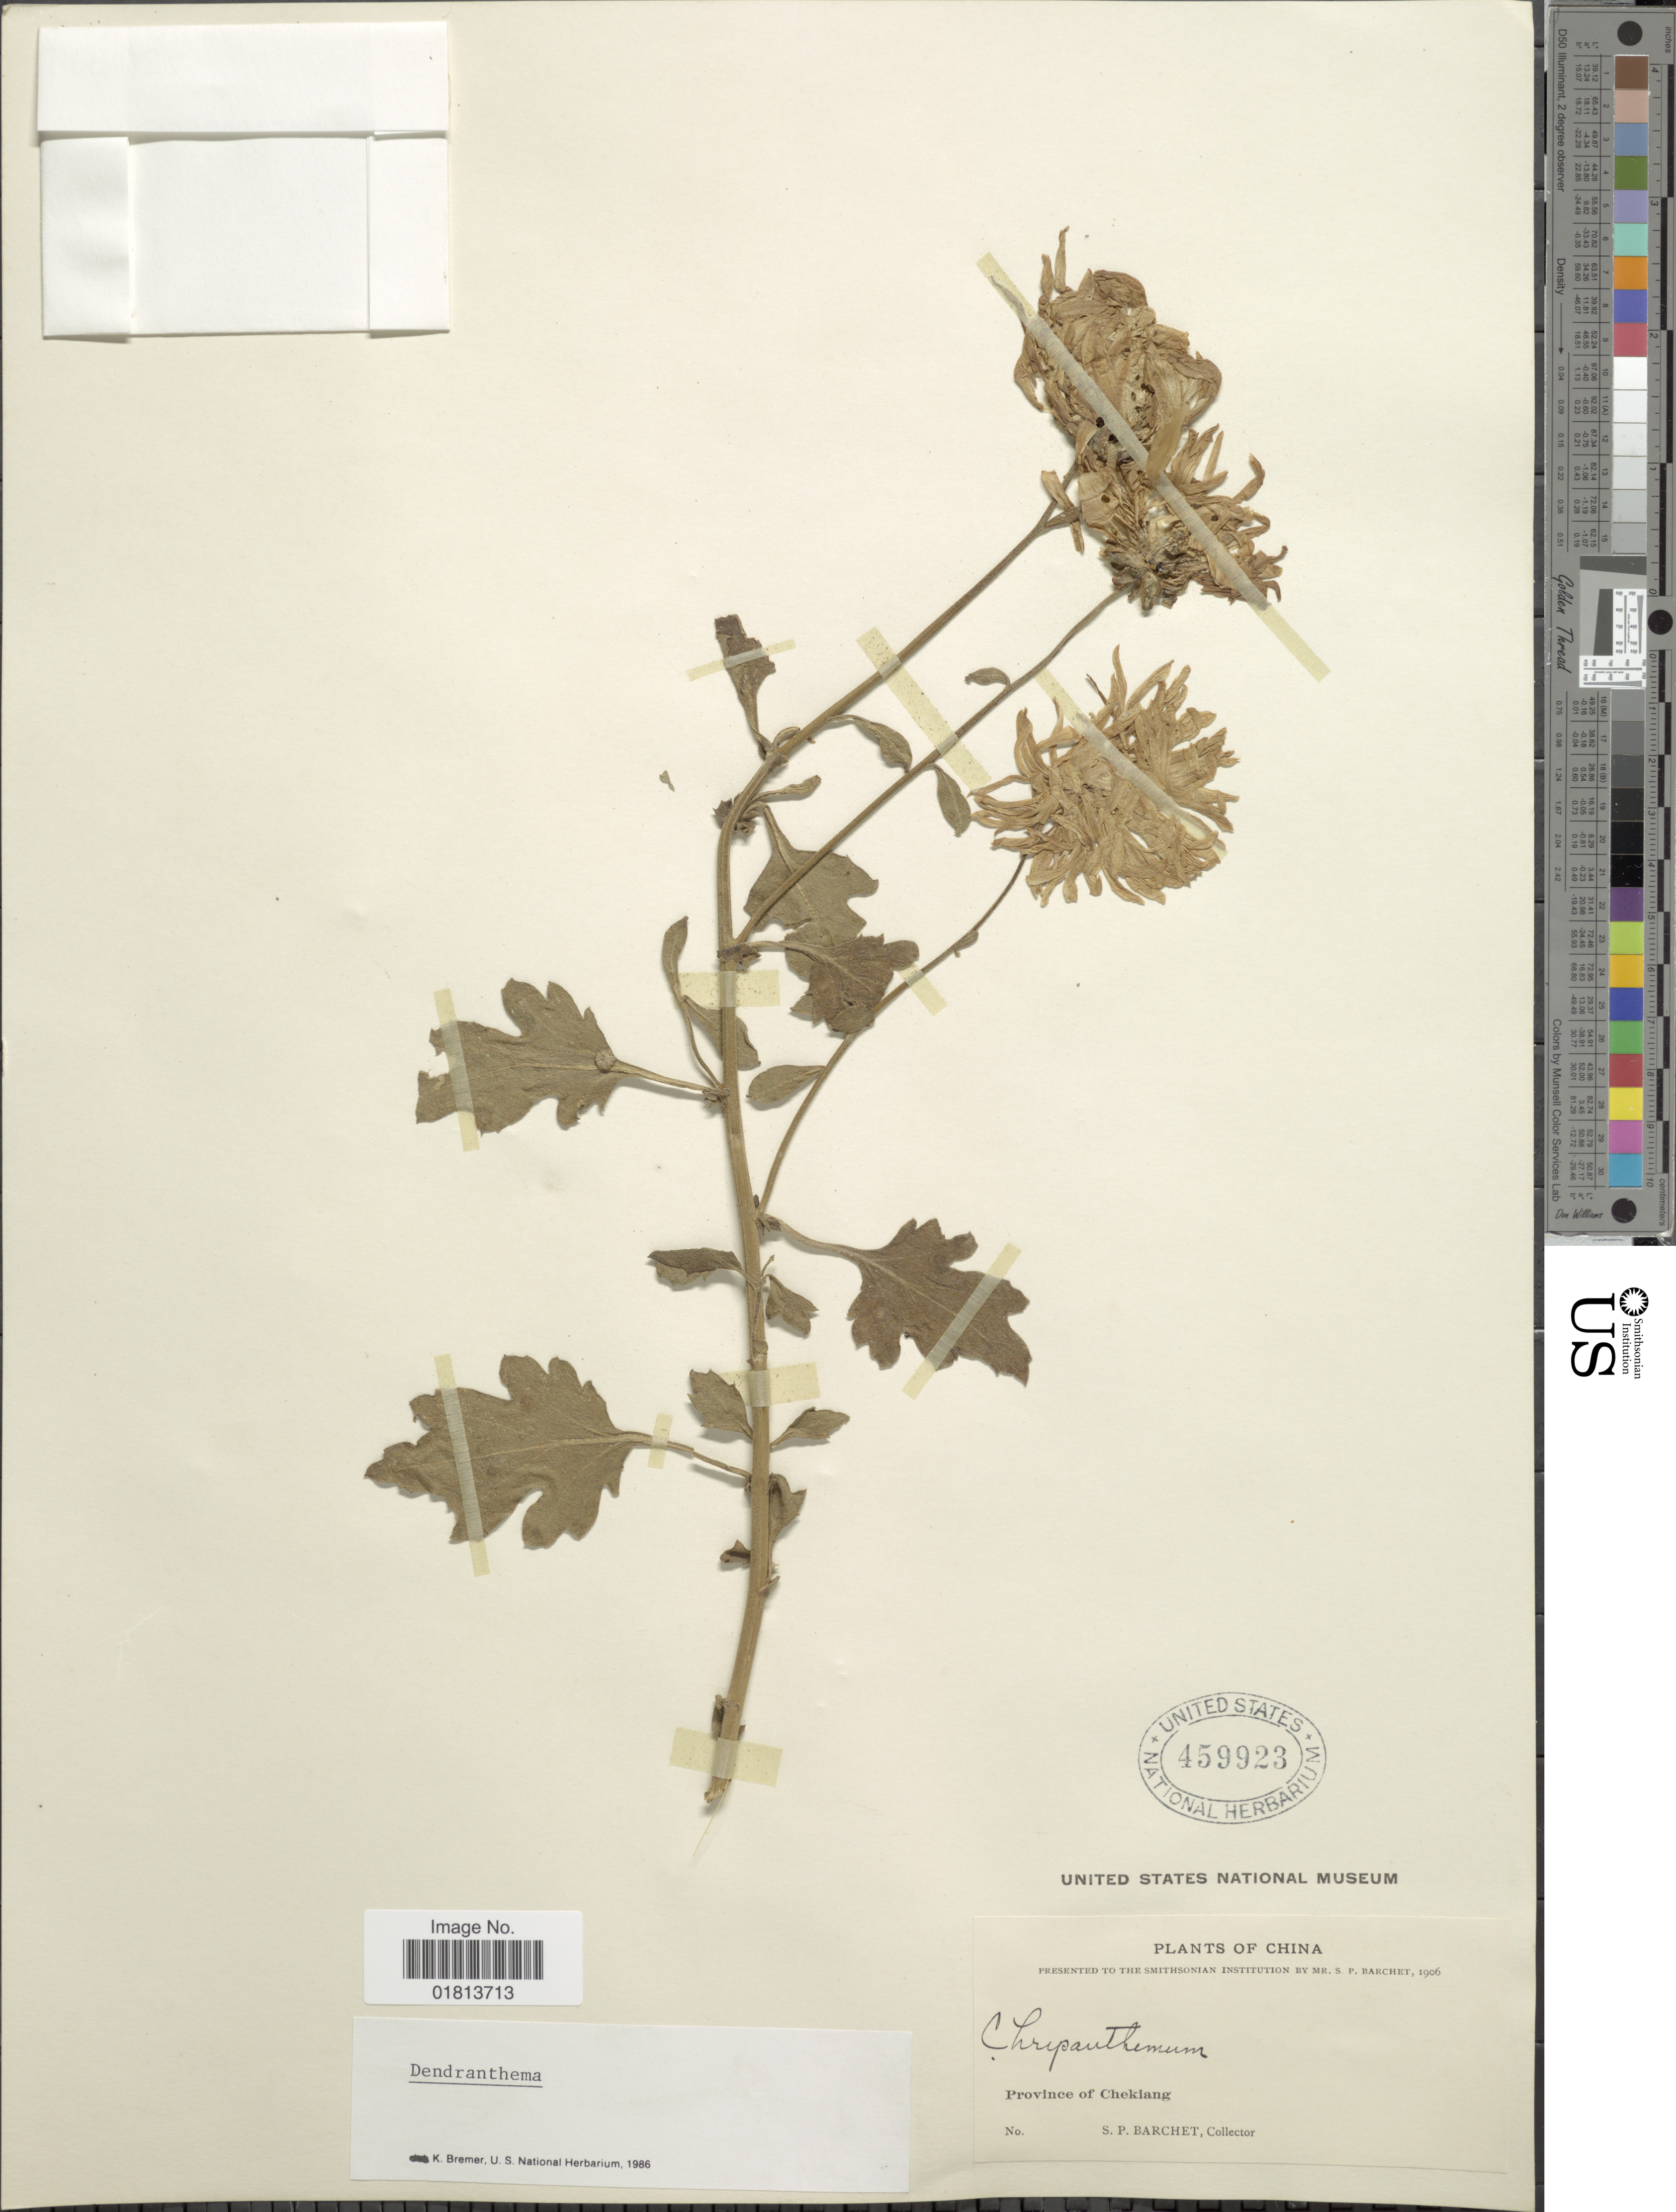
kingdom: Plantae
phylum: Tracheophyta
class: Magnoliopsida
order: Asterales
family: Asteraceae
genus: Dendranthema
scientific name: Dendranthema indicum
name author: (L.) Des Moul.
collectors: S. P. Barchet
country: China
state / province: Zhejiang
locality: Province of Chekiang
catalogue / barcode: US 459923